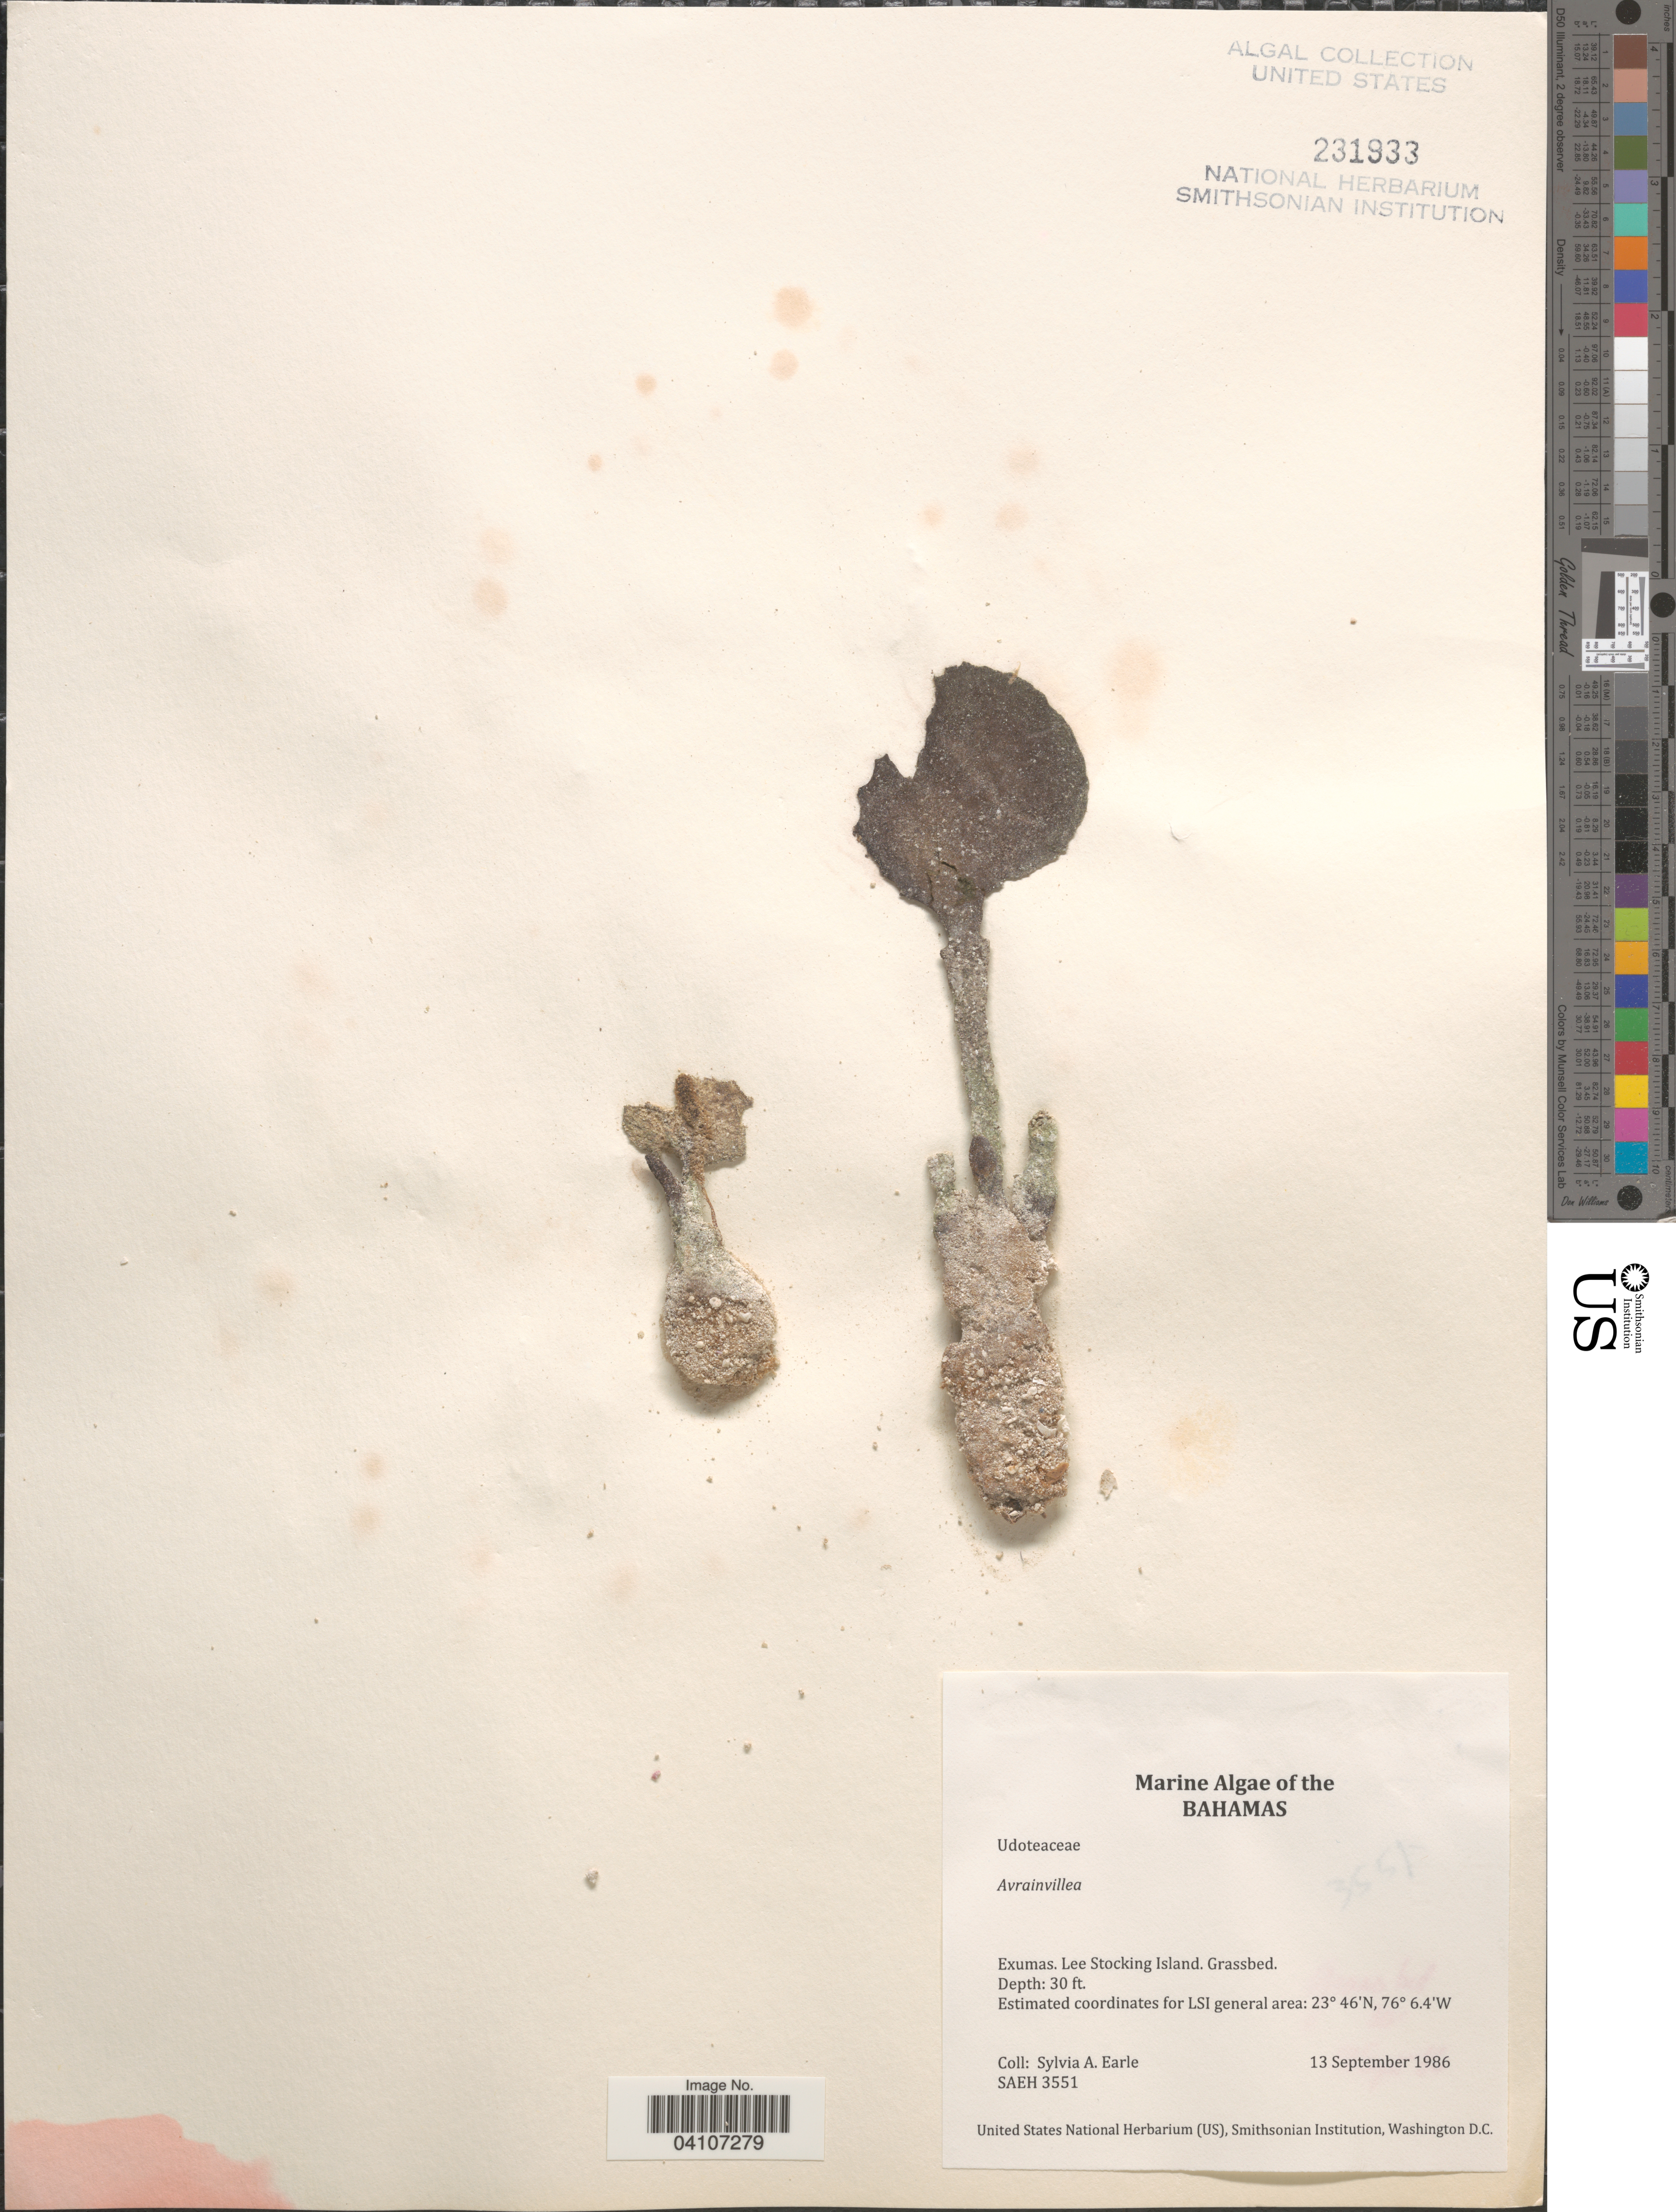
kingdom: Plantae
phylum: Chlorophyta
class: Ulvophyceae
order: Bryopsidales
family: Dichotomosiphonaceae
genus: Avrainvillea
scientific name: Avrainvillea sp.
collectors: S. A. Earle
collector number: SAEH3551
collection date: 1986-09-13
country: Bahamas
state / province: Exuma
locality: Exumas. Lee Stocking Island.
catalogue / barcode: US 231933